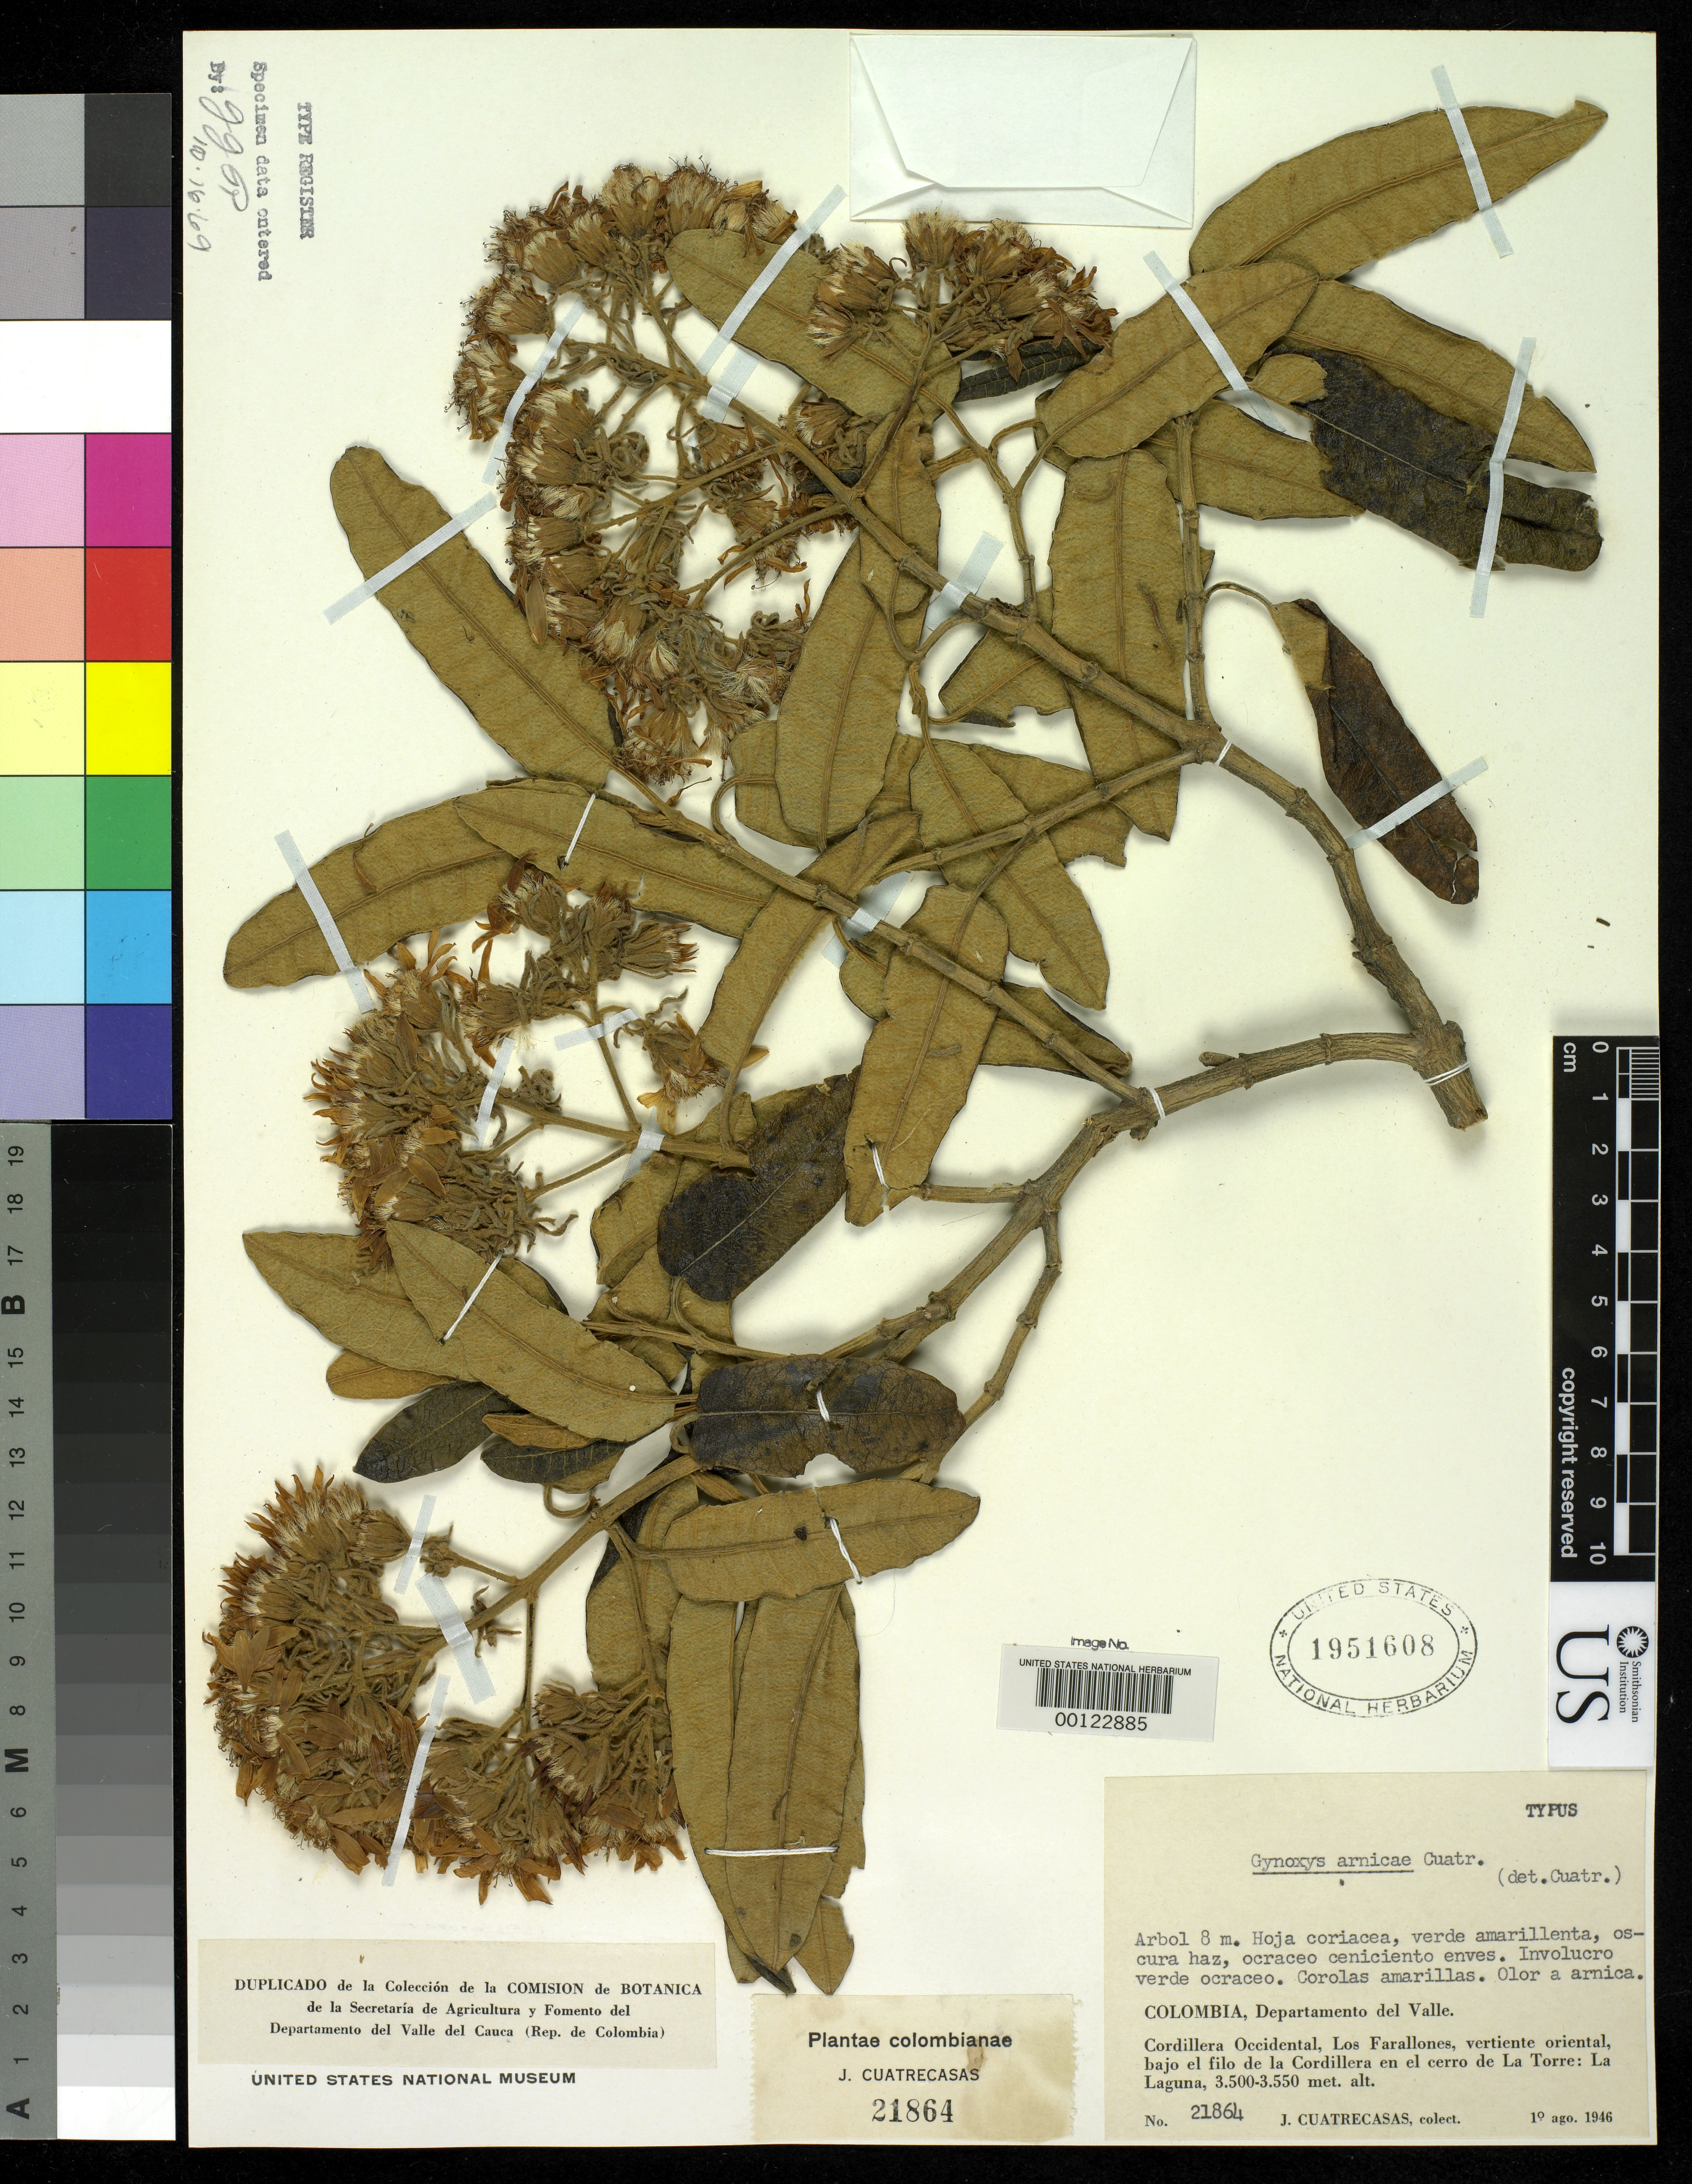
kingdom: Plantae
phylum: Tracheophyta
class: Magnoliopsida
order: Asterales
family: Asteraceae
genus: Gynoxys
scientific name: Gynoxys arnicae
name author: Cuatrec.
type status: Type Collection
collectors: J. Cuatrecasas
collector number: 21864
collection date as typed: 01 Aug 1946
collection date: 1946-08-01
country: Colombia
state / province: Valle del Cauca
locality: La Laguna.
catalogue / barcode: US 1951608